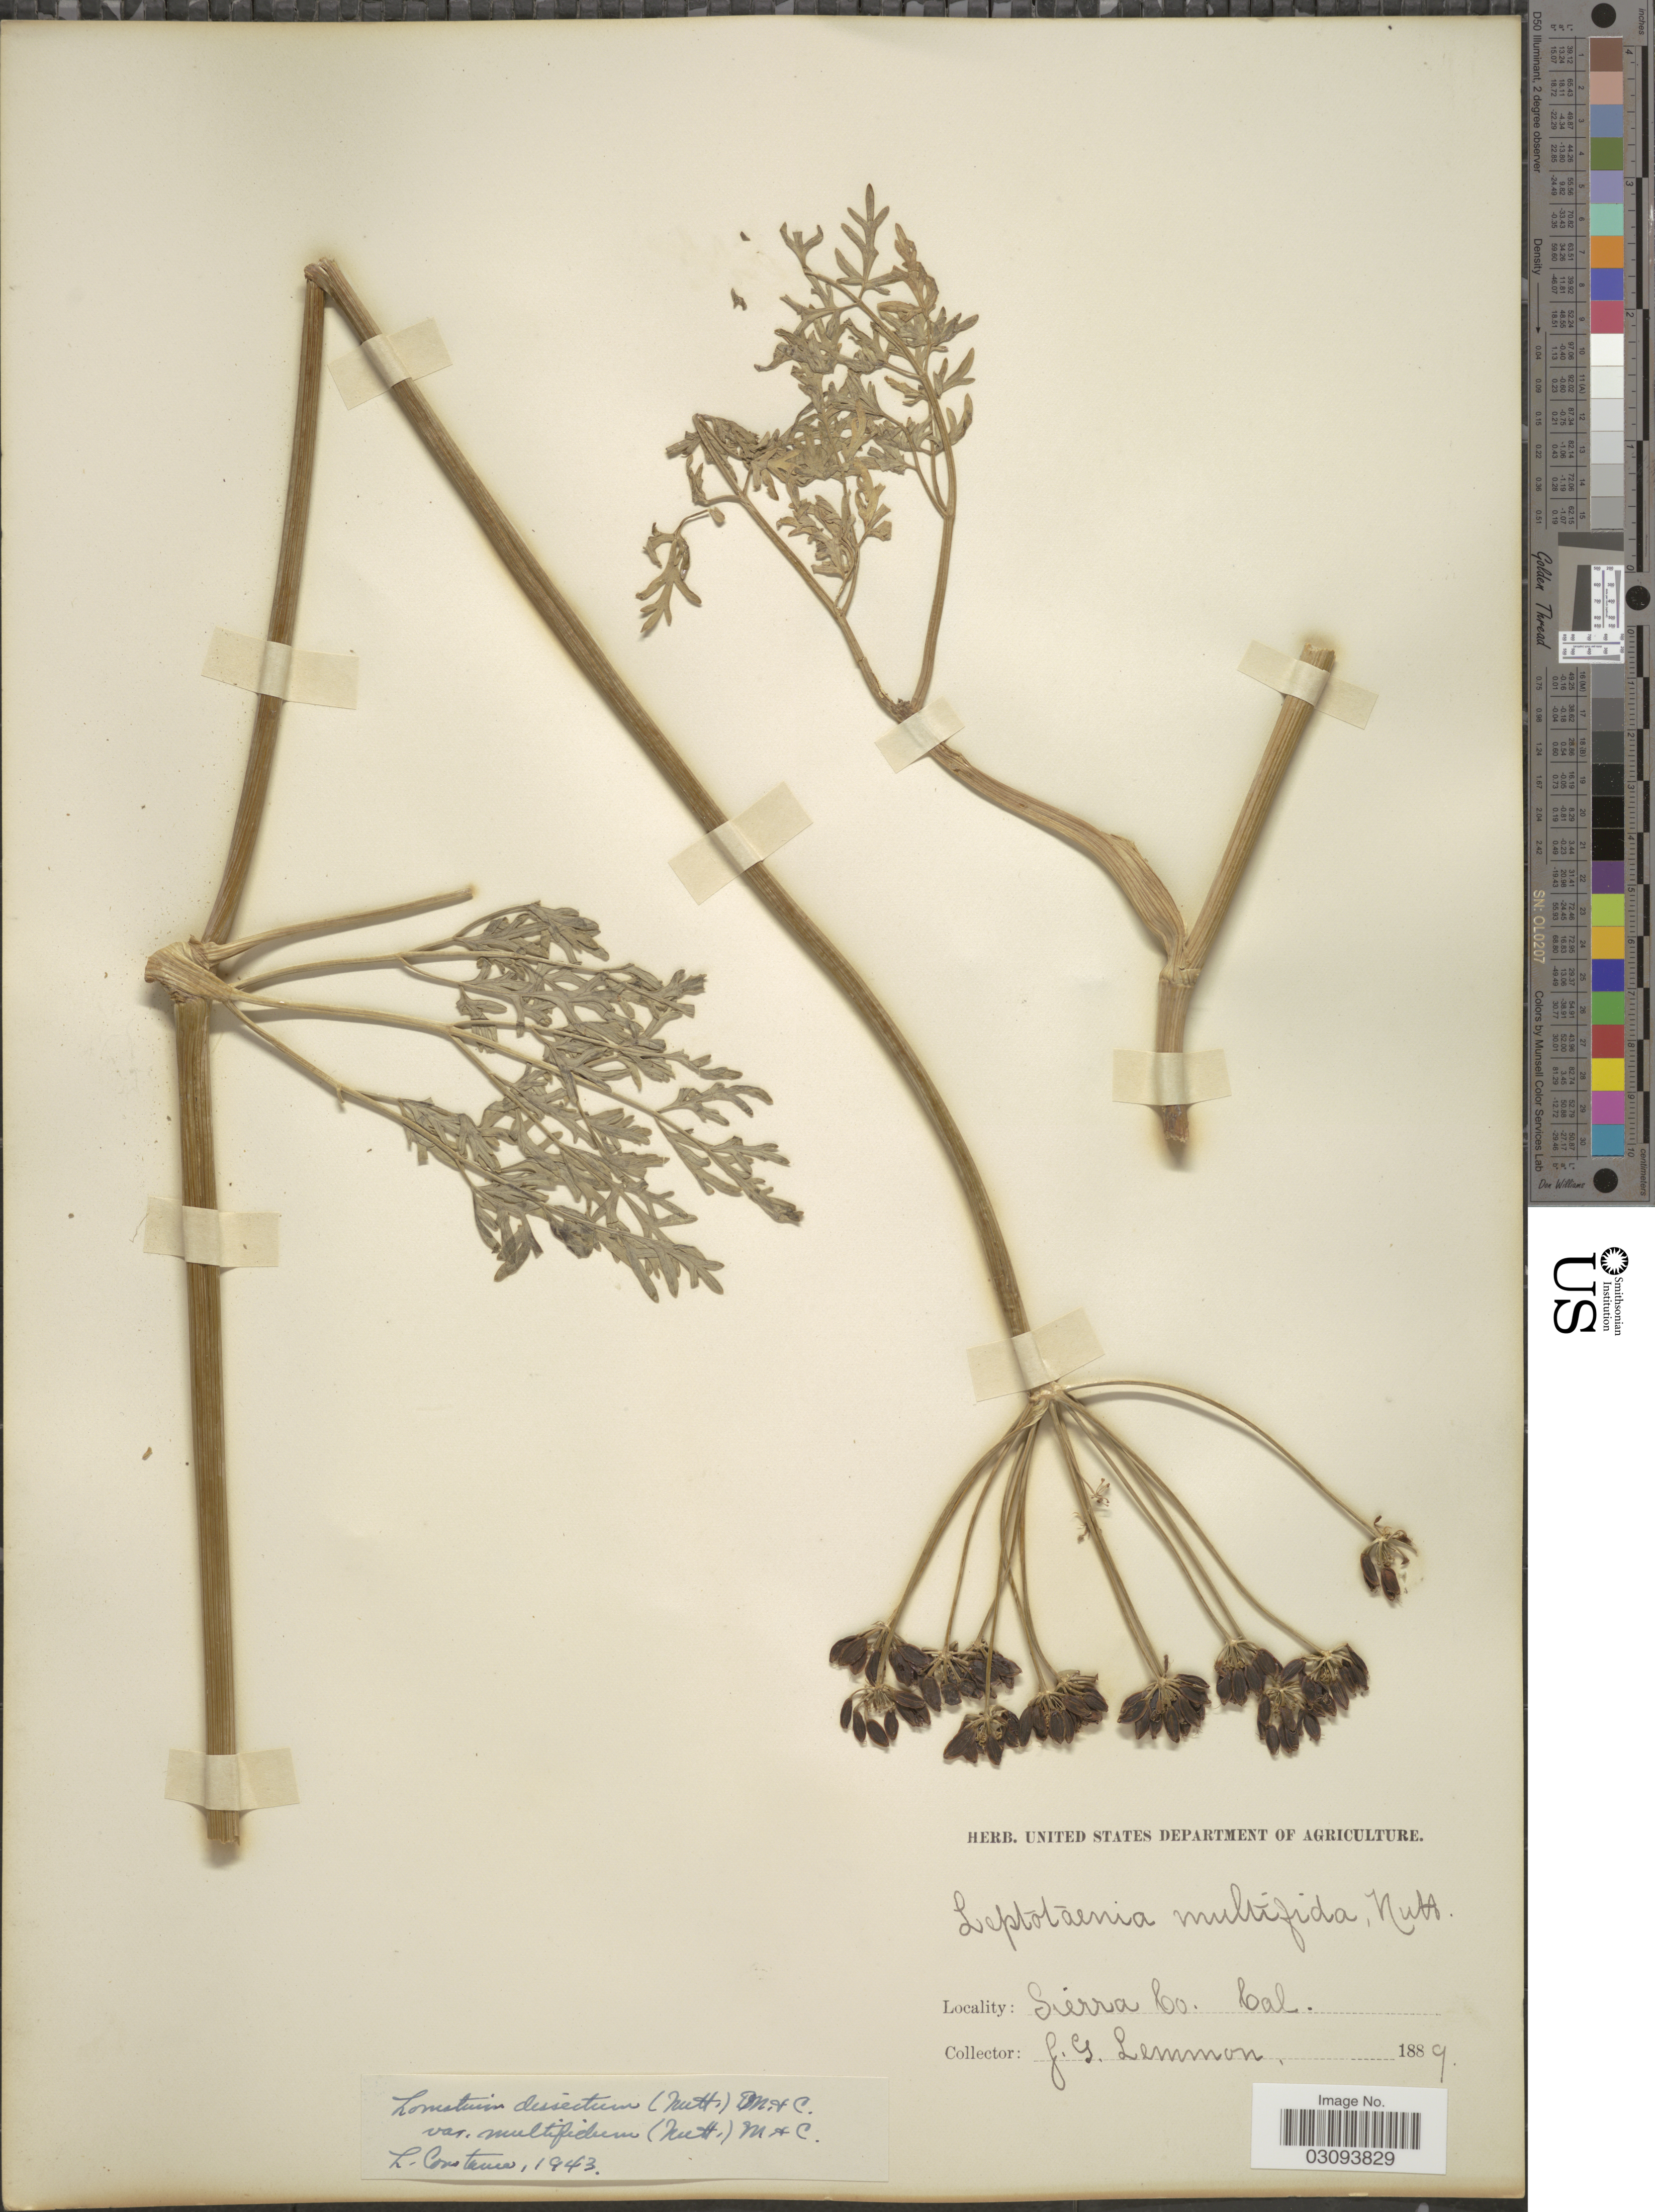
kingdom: Plantae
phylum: Tracheophyta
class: Magnoliopsida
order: Apiales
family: Apiaceae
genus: Lomatium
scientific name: Lomatium dissectum var. multifidum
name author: (Nutt.) Mathias & Constance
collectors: J. Lemmon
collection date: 1889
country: United States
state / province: California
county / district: Sierra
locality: Sierra Co.